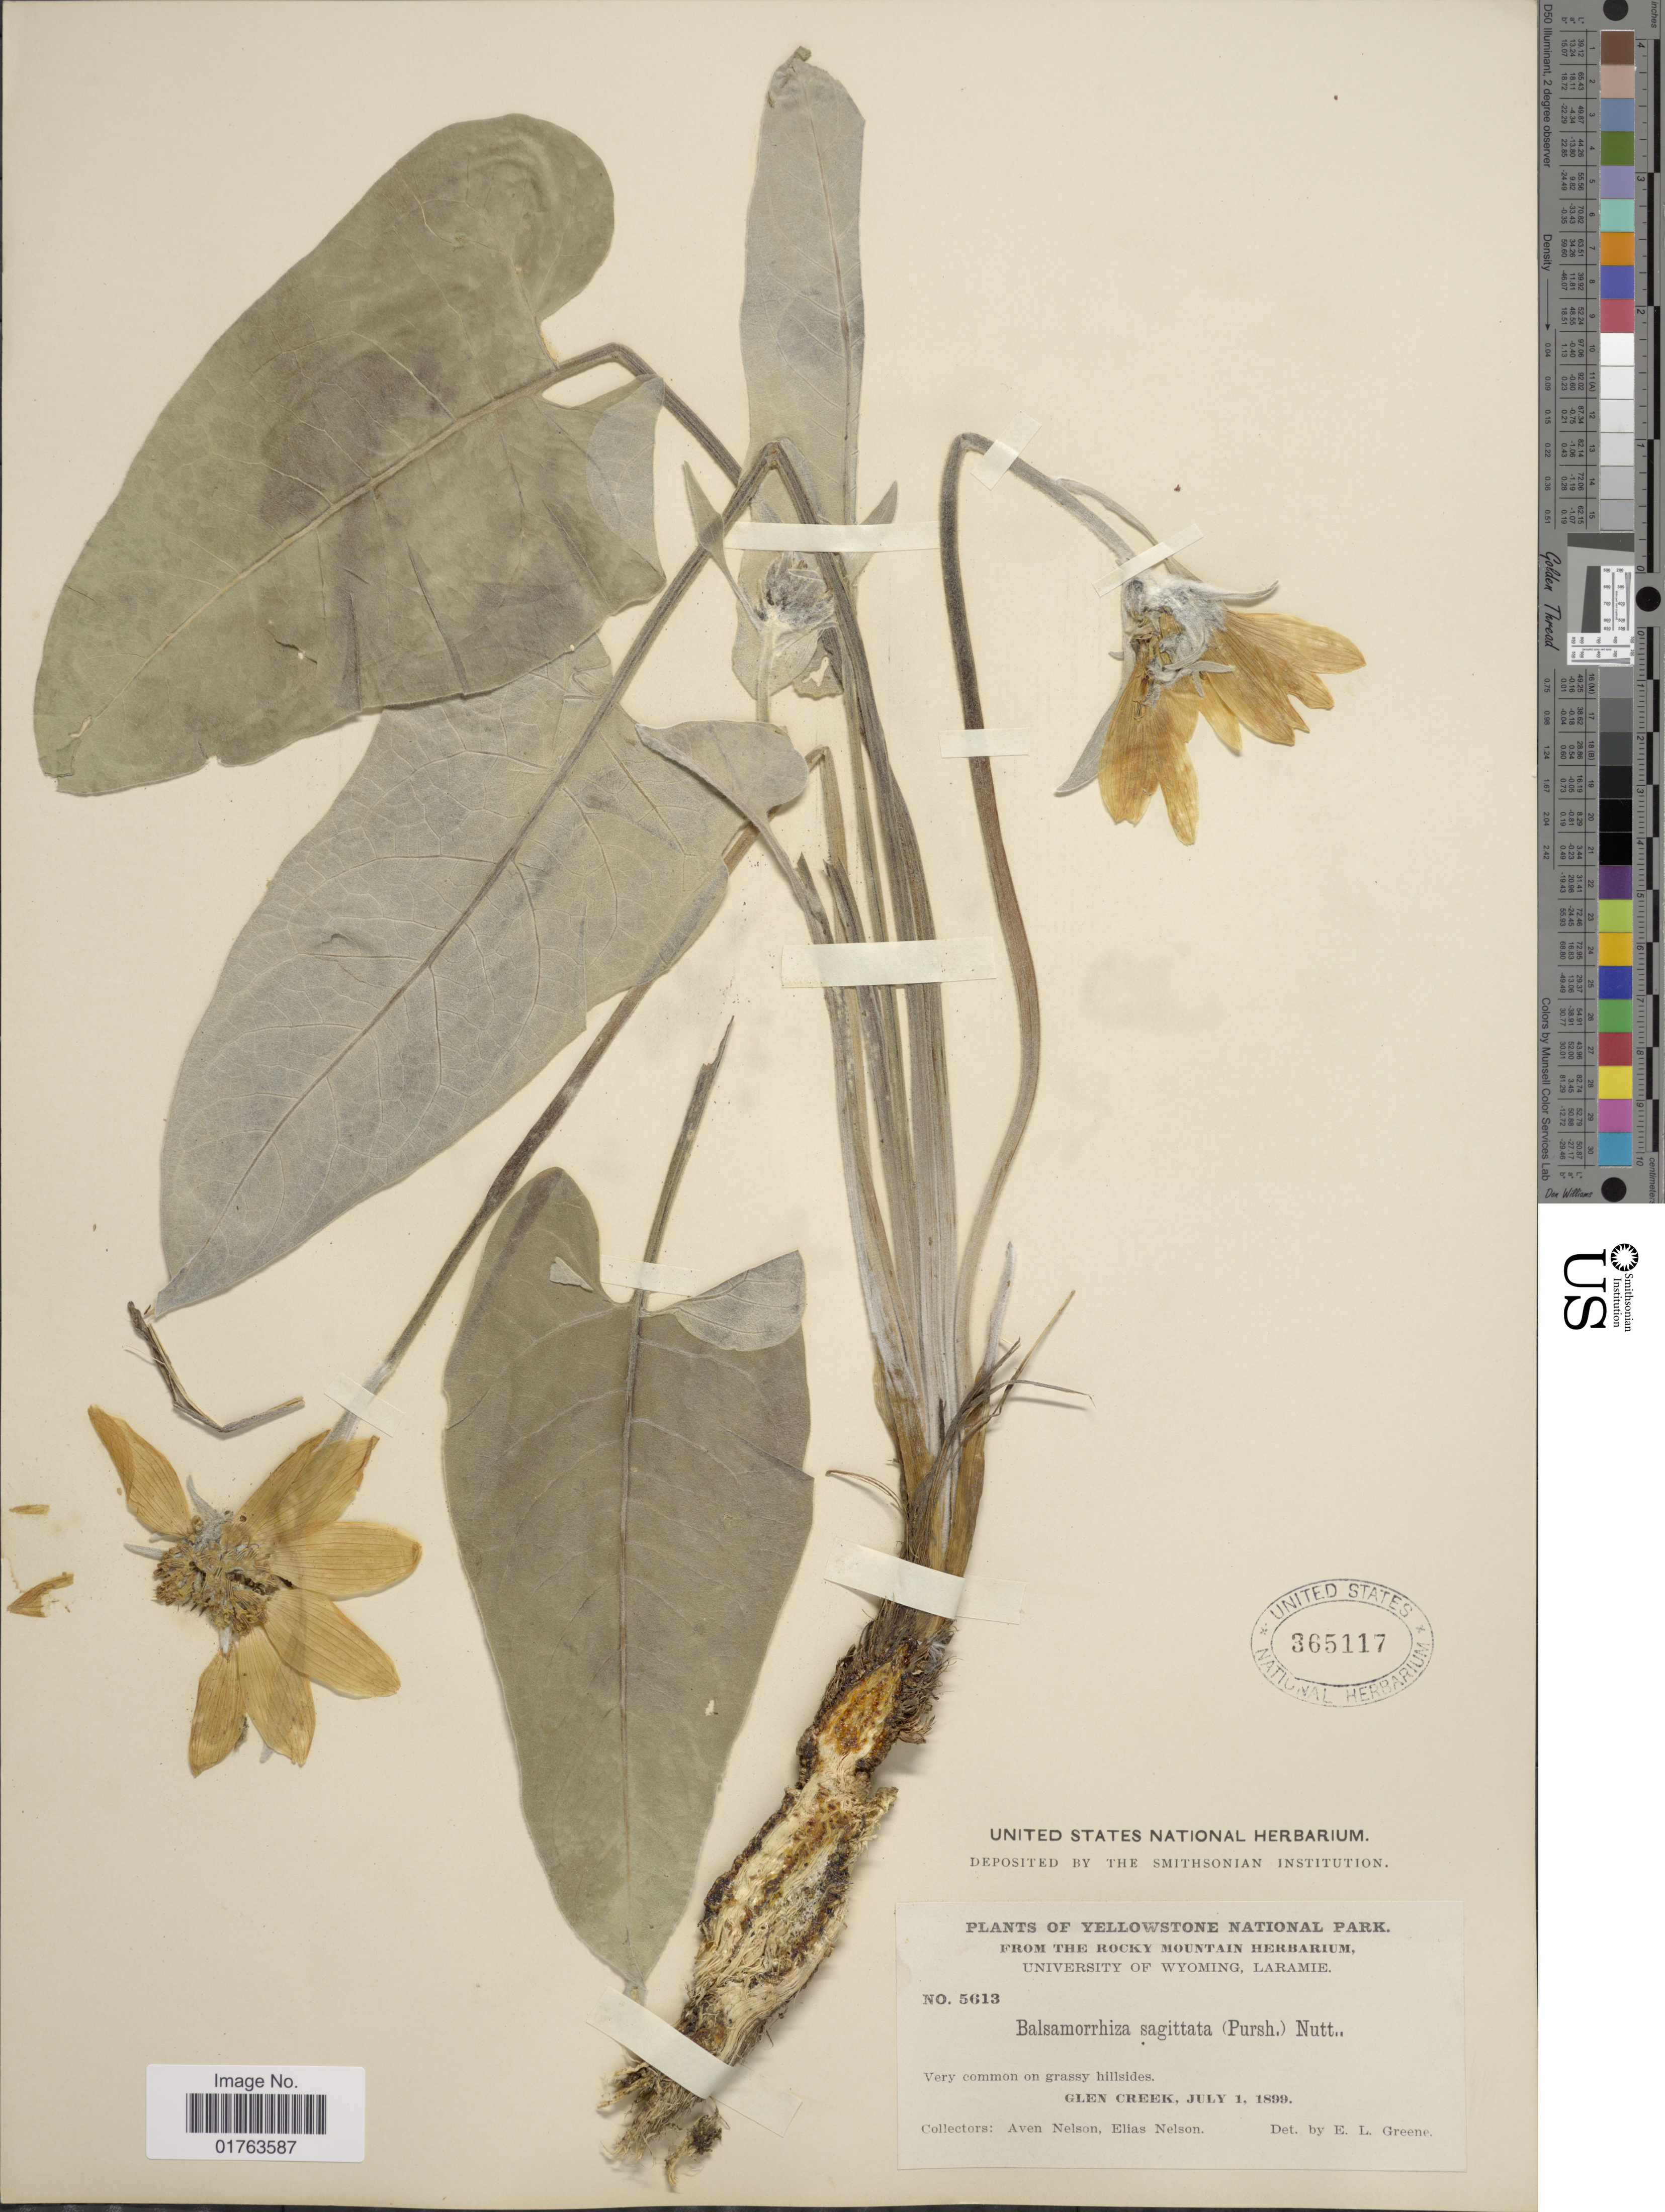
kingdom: Plantae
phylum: Tracheophyta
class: Magnoliopsida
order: Asterales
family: Asteraceae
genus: Balsamorhiza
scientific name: Balsamorhiza sagittata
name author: (Pursh) Nutt.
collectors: A. Nelson & E. Nelson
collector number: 5613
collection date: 1899-07-01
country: United States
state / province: Wyoming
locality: Yellowstone National Park, Glen Creek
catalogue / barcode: US 365117